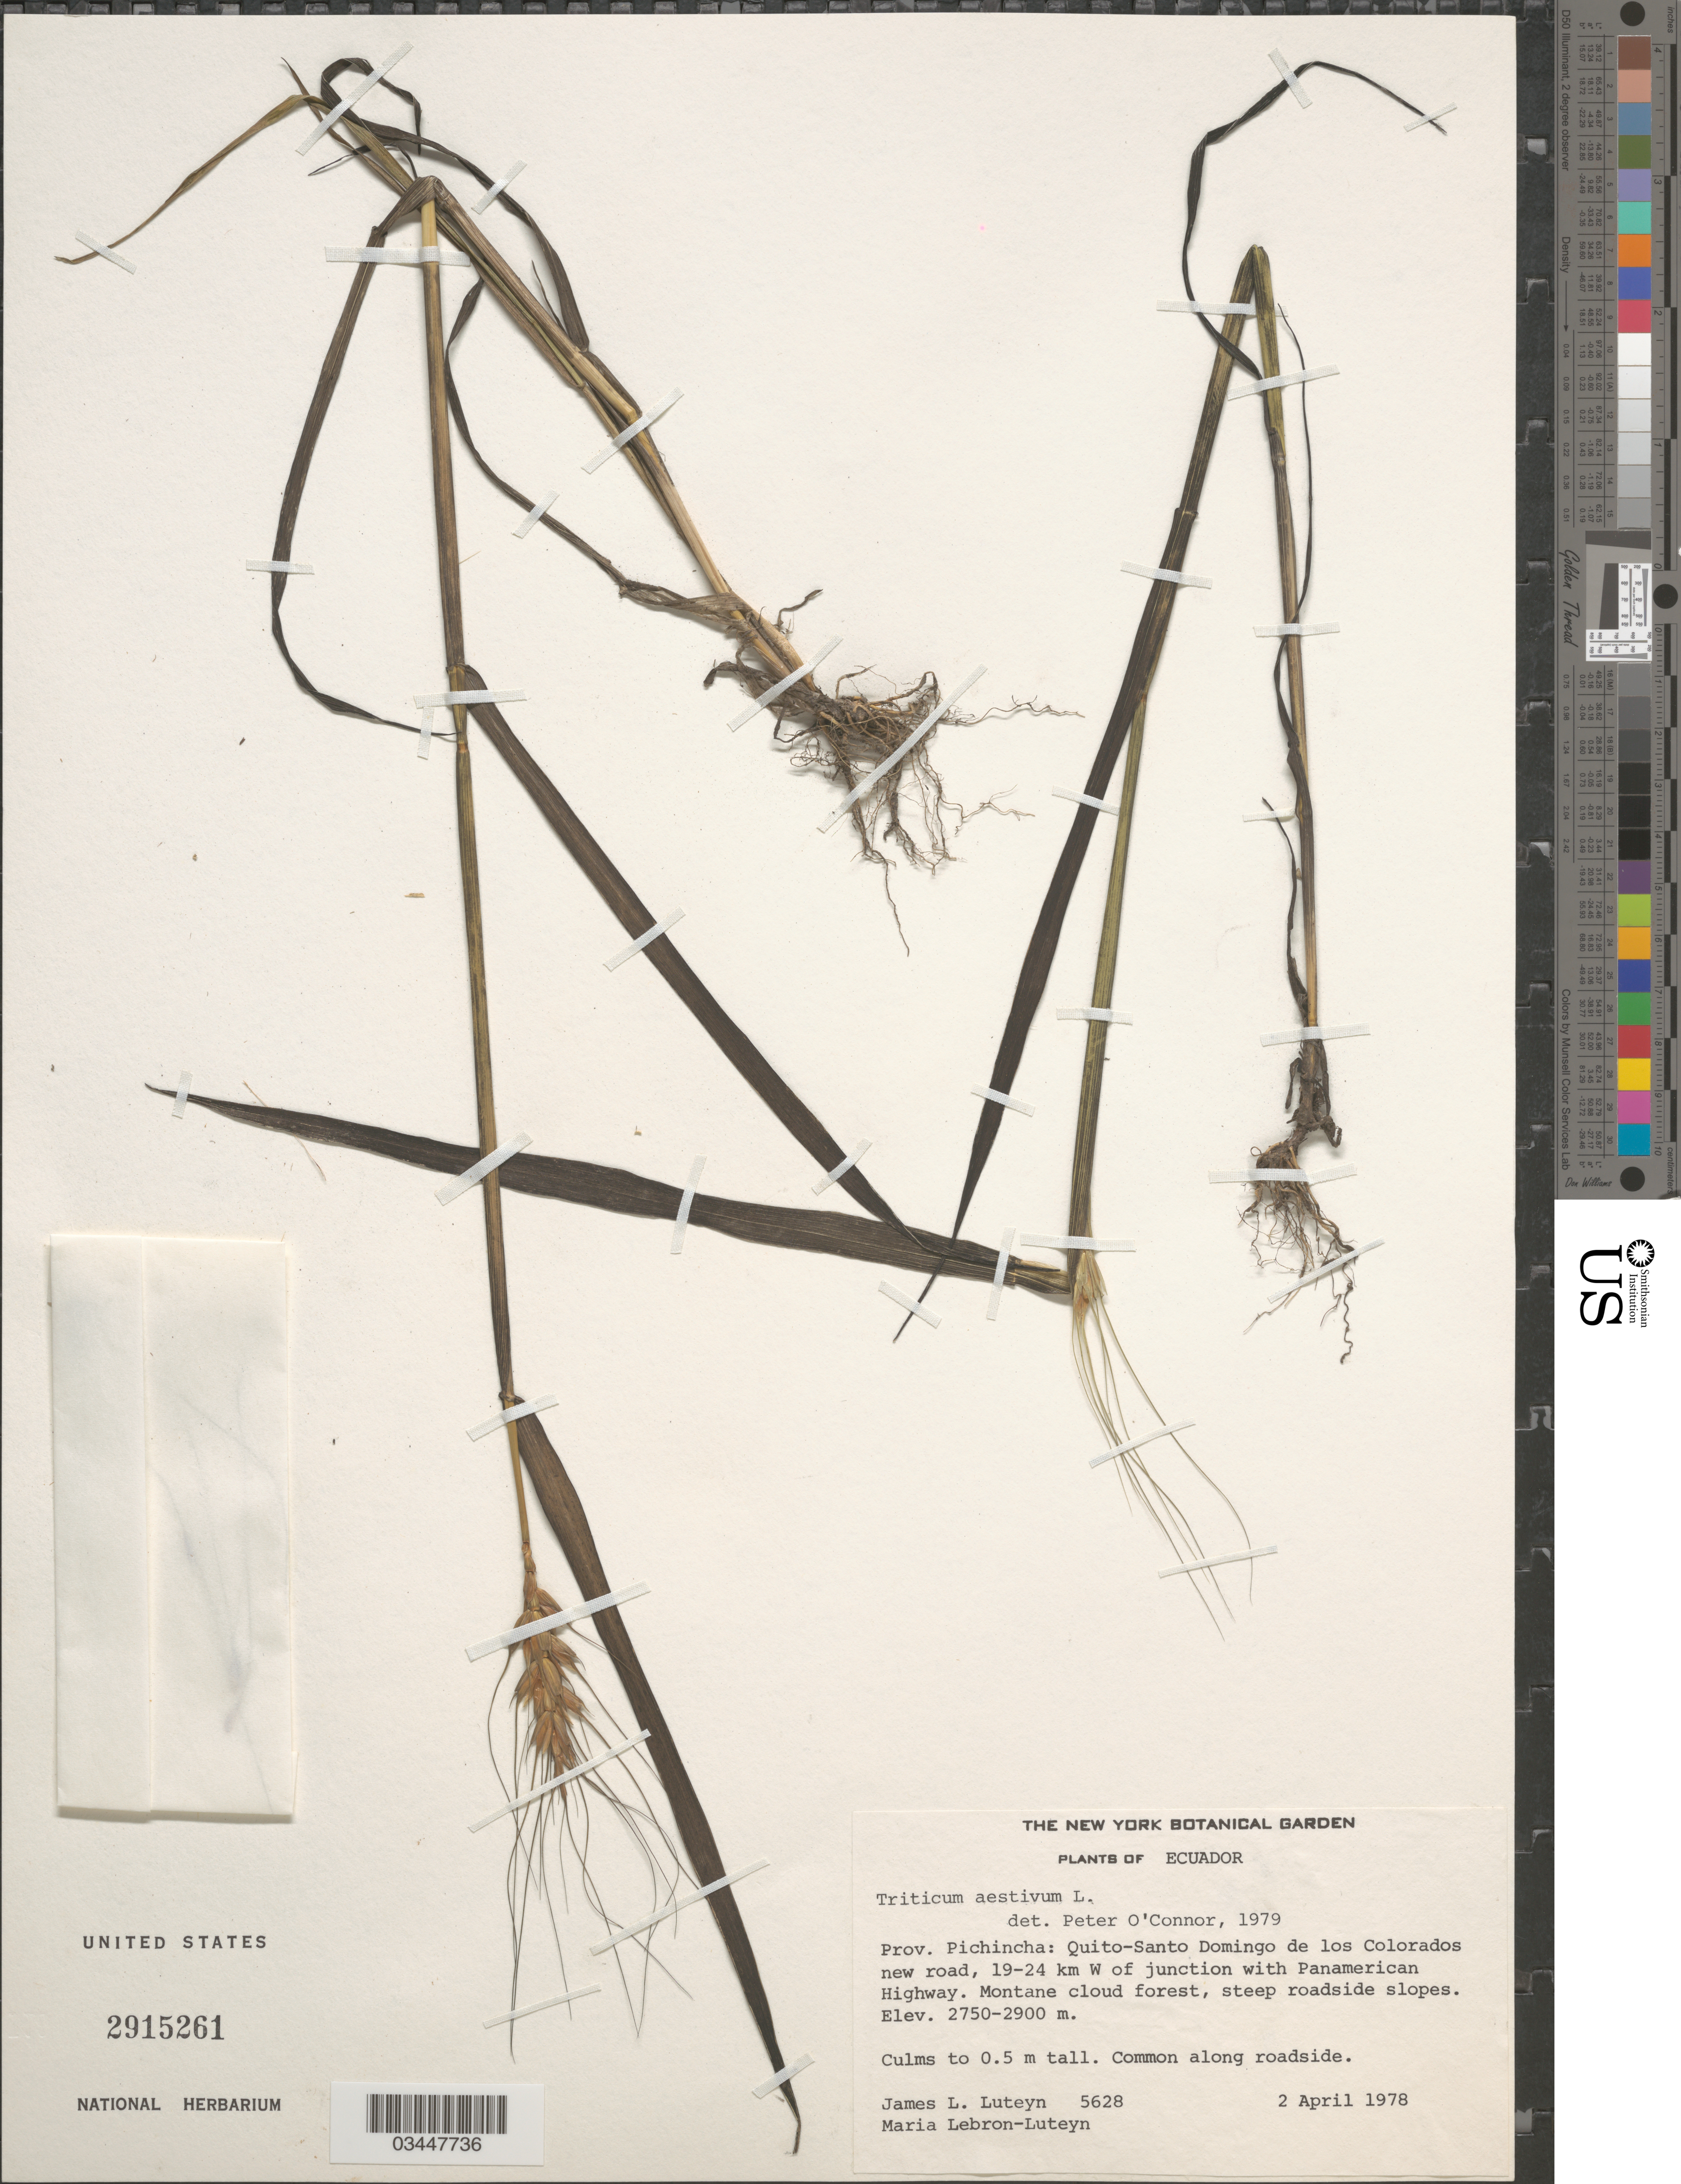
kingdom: Plantae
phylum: Tracheophyta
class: Liliopsida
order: Poales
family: Poaceae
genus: Triticum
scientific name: Triticum aestivum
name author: L.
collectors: J. L. Luteyn & M. L. Lebrón-Luteyn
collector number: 5628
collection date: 1978-04-02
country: Ecuador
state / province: Pichincha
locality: Quito-Santo Domingo de los Colorados new road, 19-24 km W of junction with Panamerican Highway.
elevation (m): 2750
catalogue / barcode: US 2915261